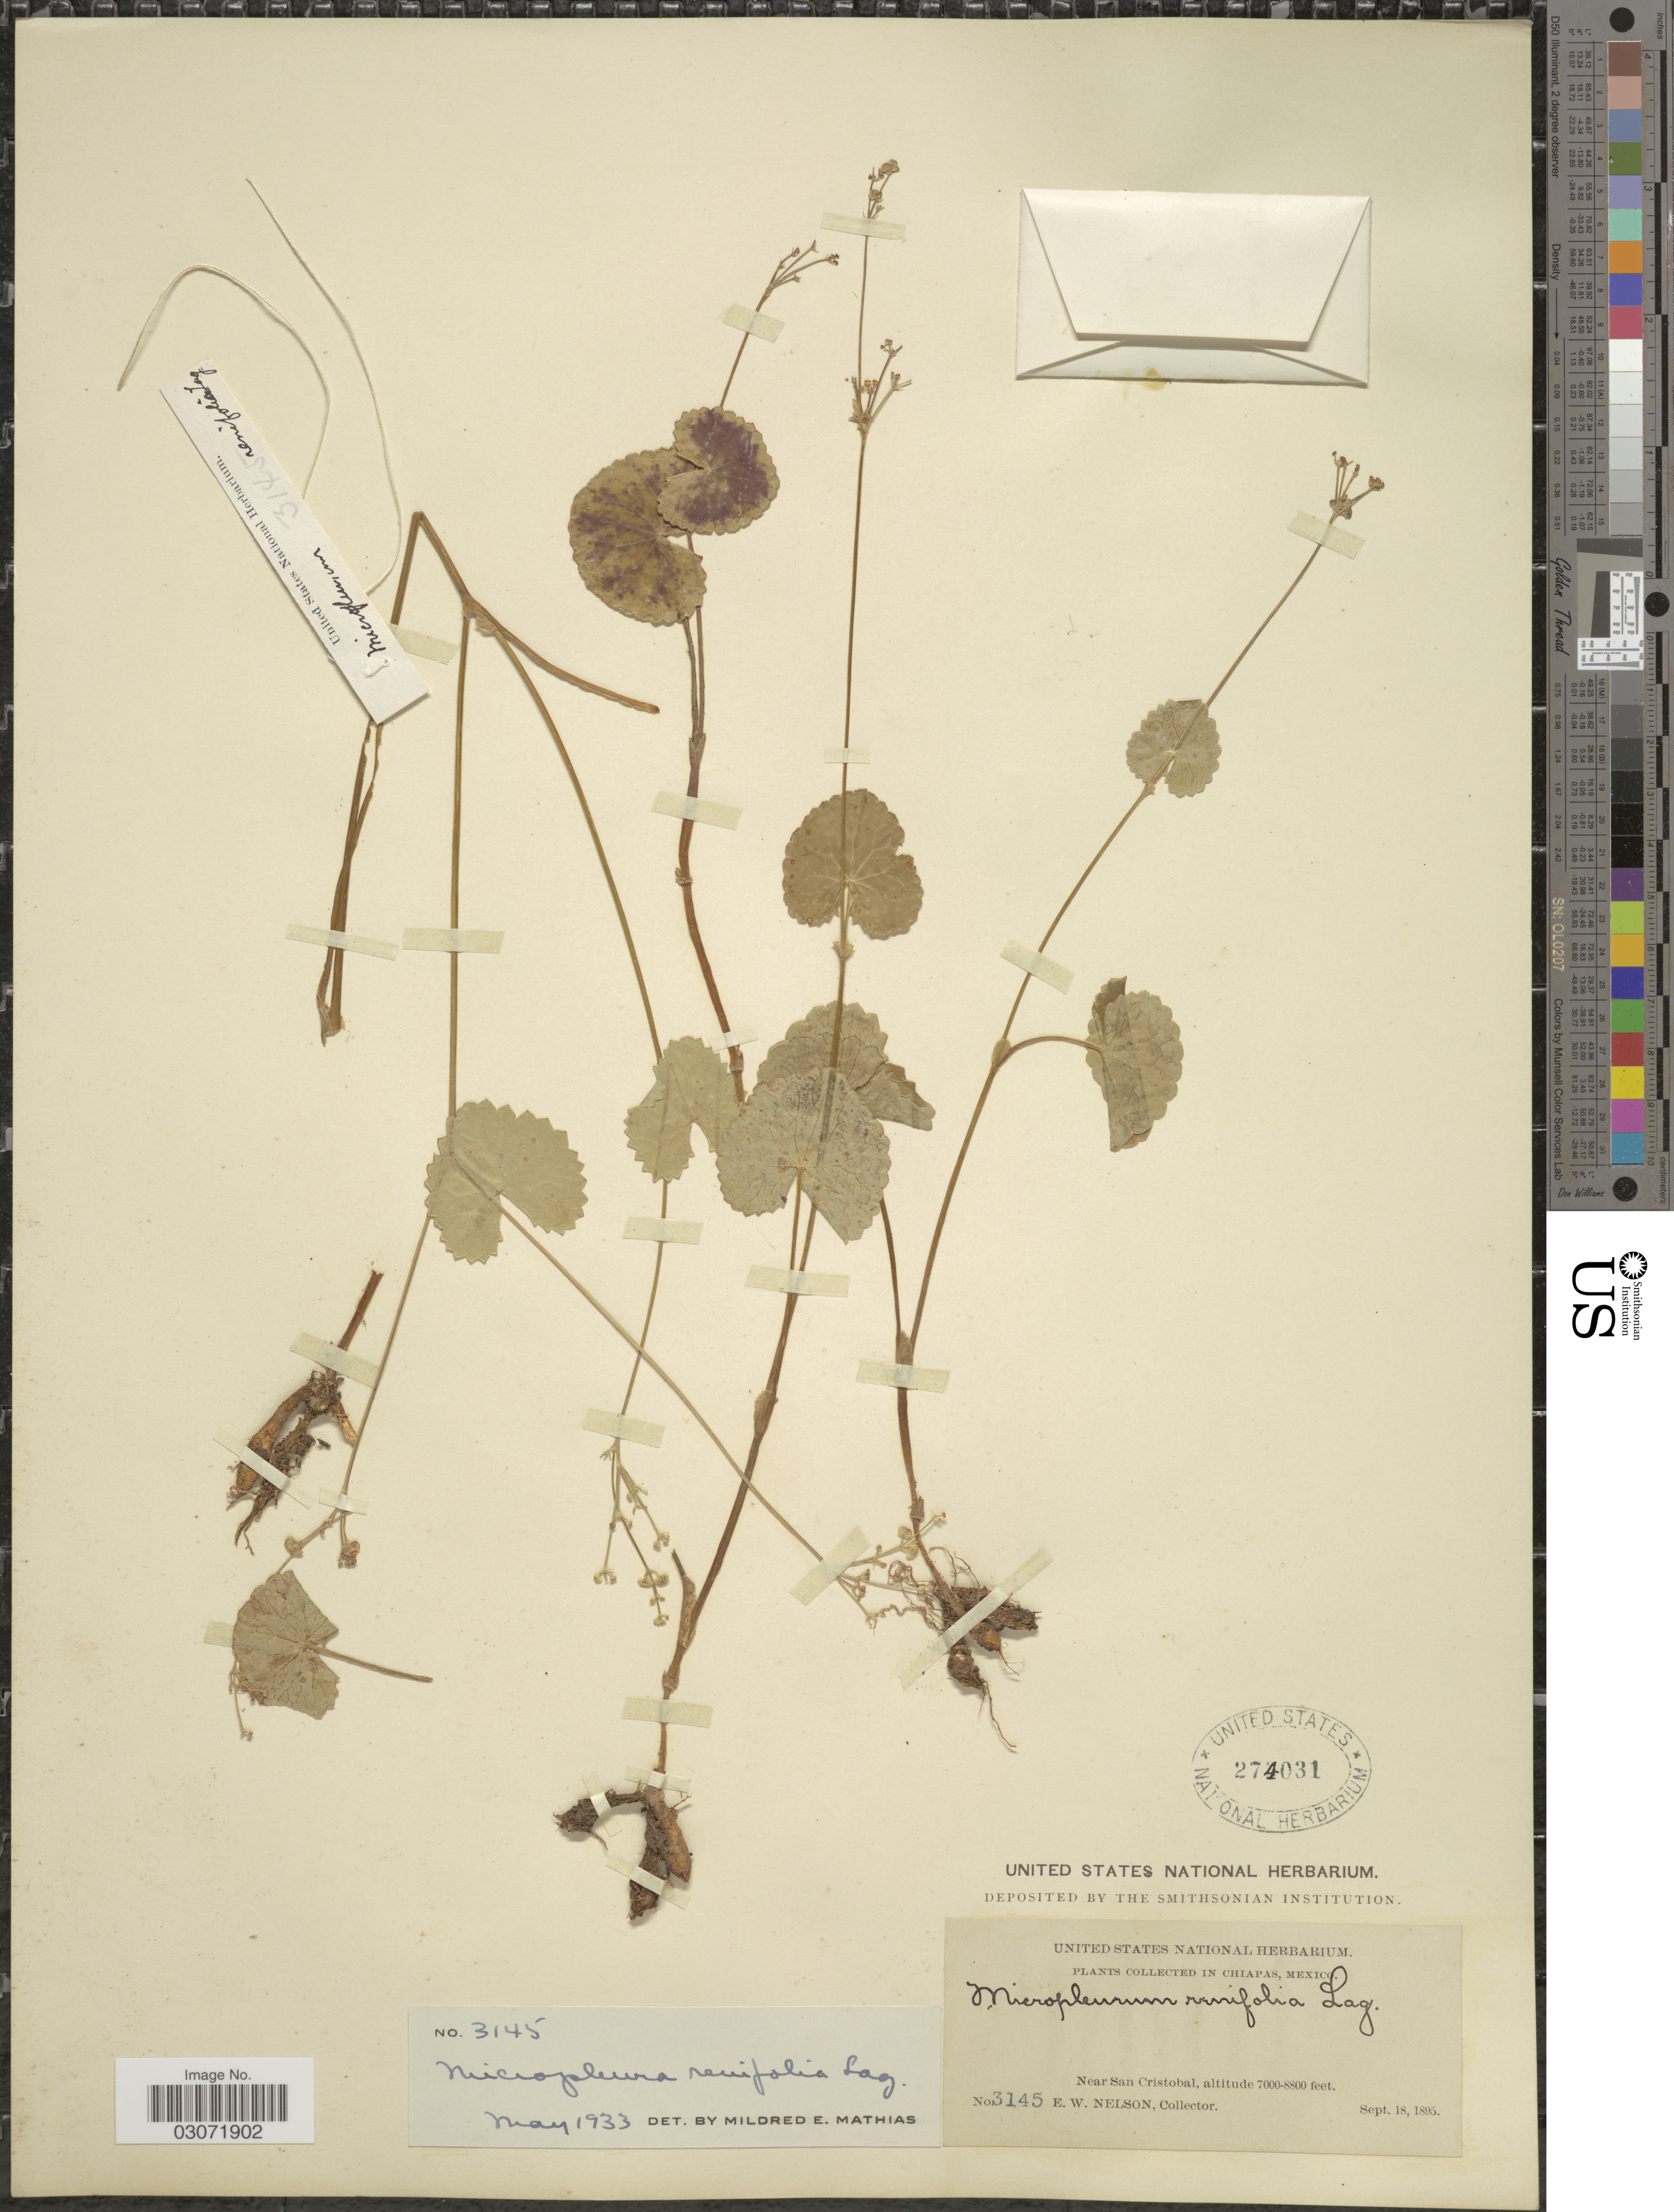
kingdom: Plantae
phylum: Tracheophyta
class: Magnoliopsida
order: Apiales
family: Apiaceae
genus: Micropleura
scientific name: Micropleura renifolia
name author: Lag.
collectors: E. W. Nelson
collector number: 3145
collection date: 1895-09-18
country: Mexico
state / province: Chiapas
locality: Near San Cristobal.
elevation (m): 2134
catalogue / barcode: US 274031